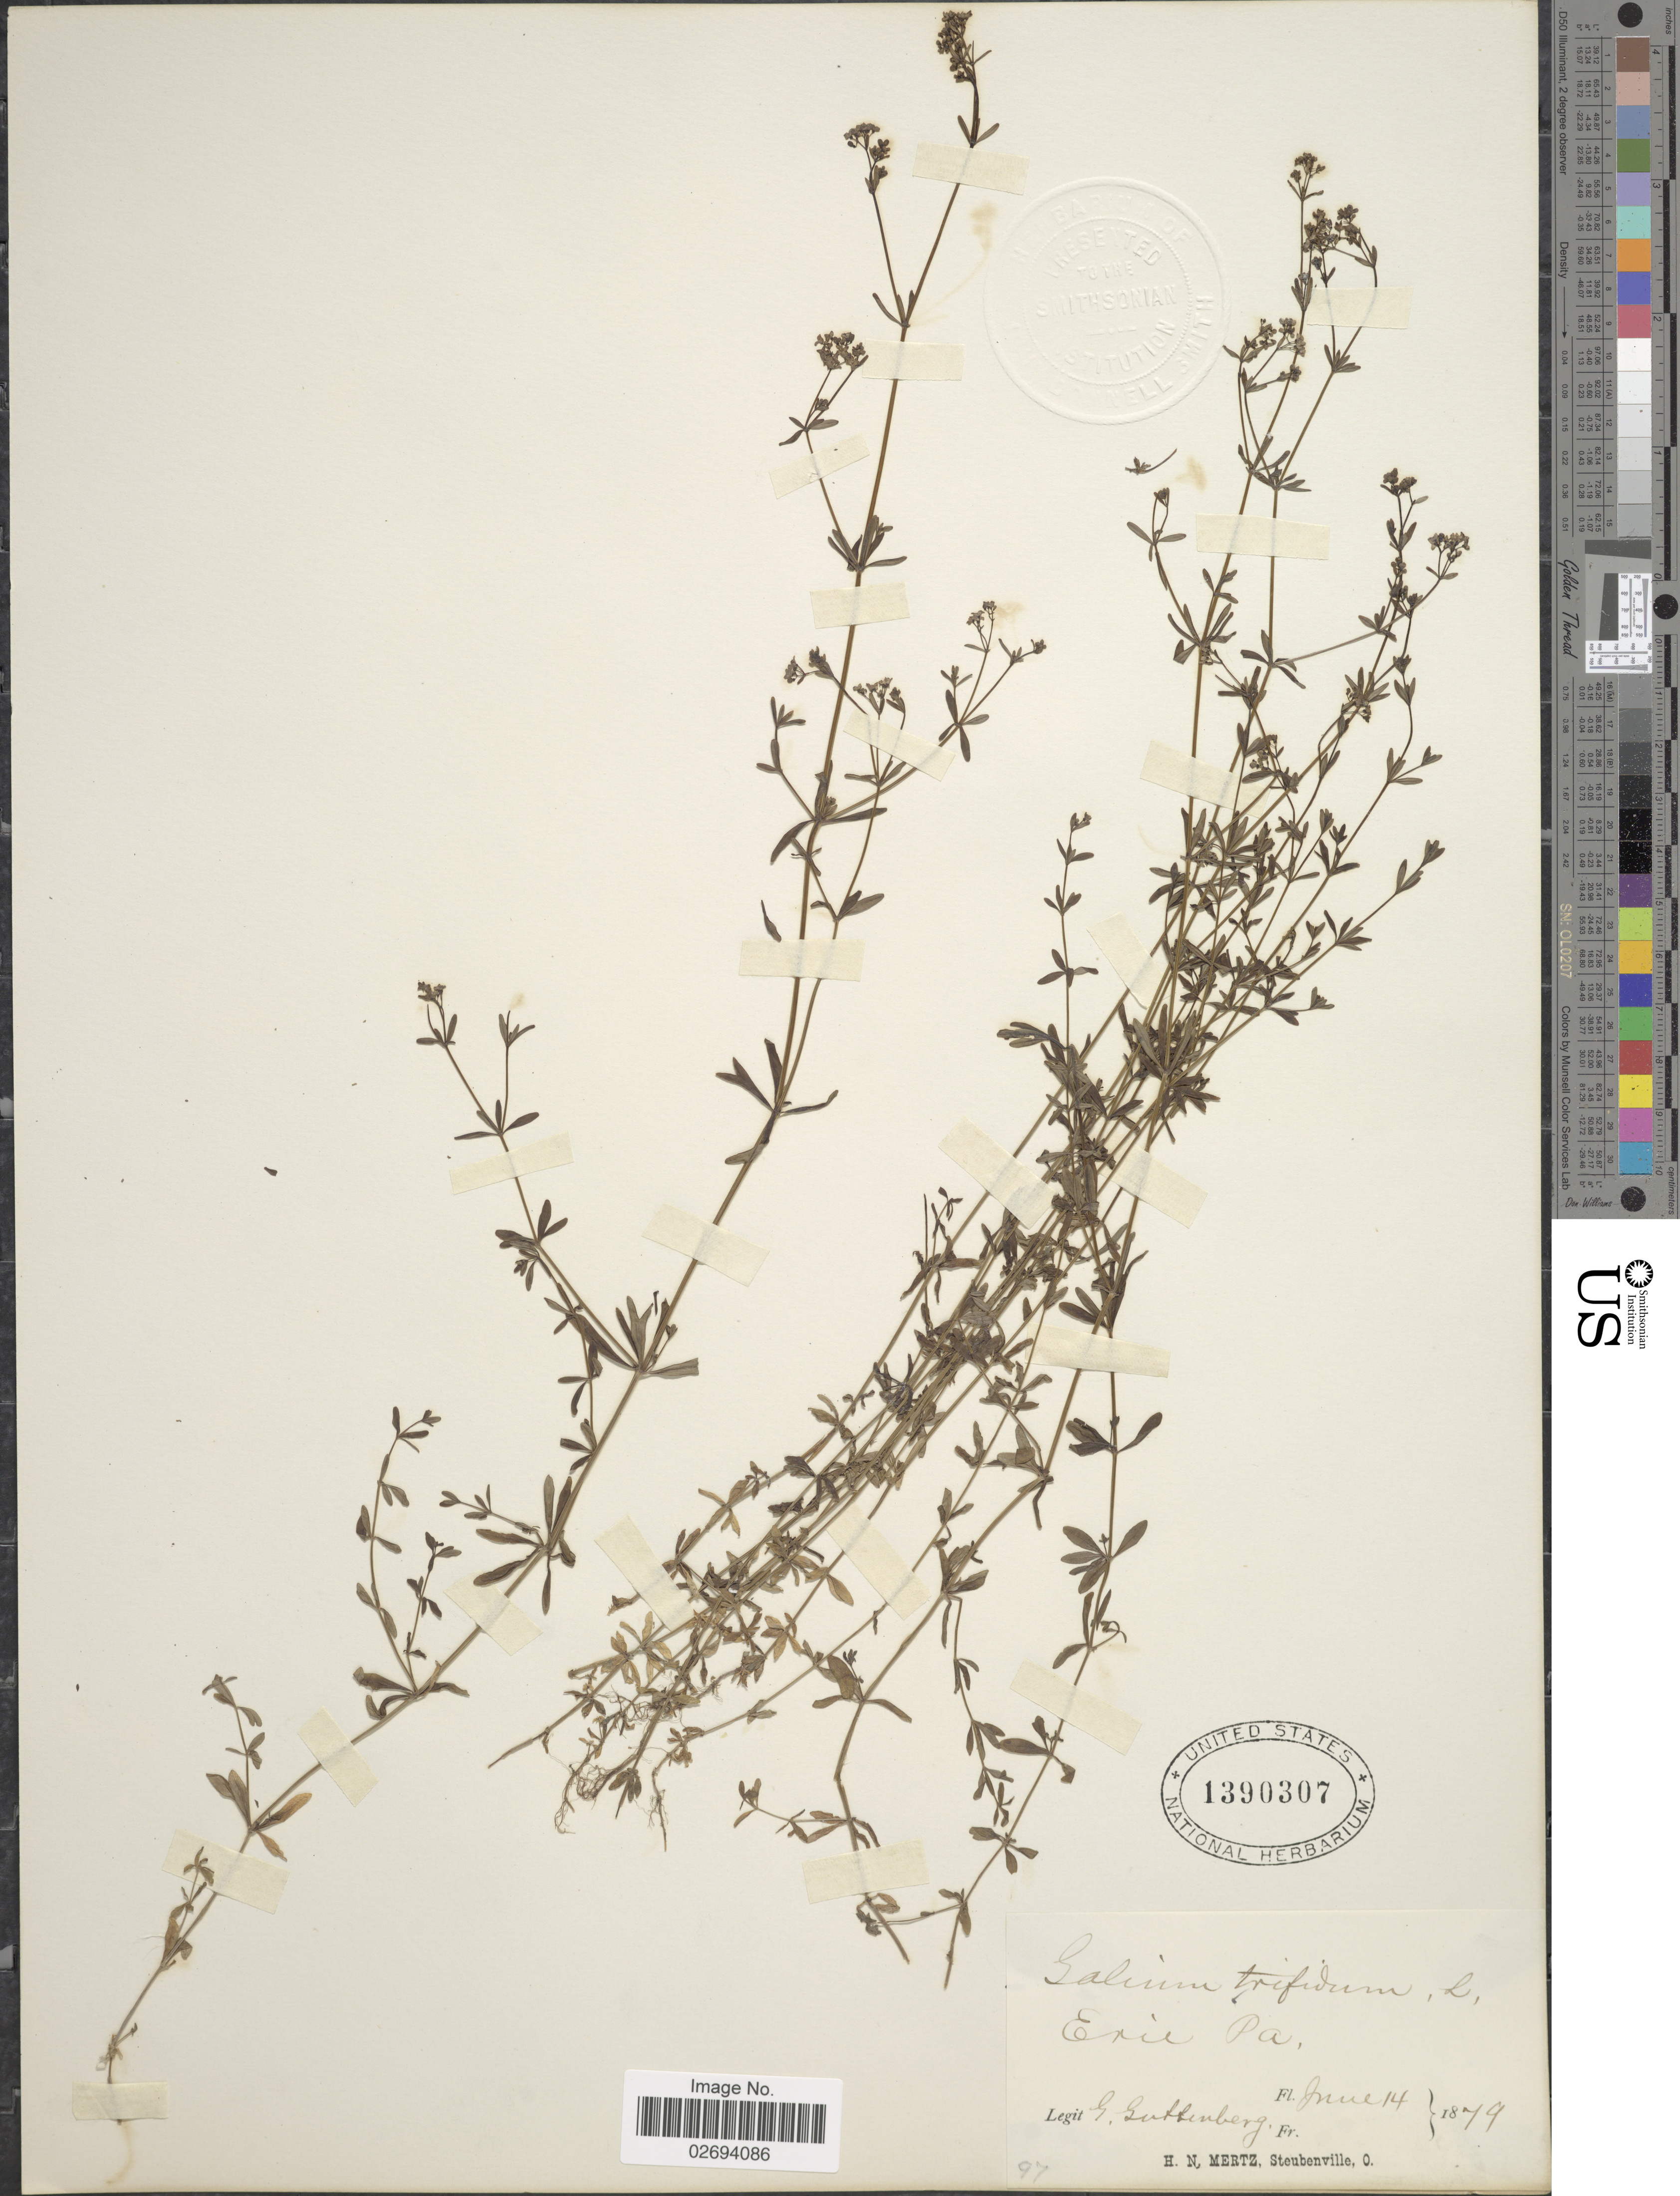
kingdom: Plantae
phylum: Tracheophyta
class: Magnoliopsida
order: Gentianales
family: Rubiaceae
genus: Galium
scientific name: Galium trifidum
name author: L.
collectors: H. Mertz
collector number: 97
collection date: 1879-06-14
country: United States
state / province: Pennsylvania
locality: Erie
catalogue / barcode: US 1390307